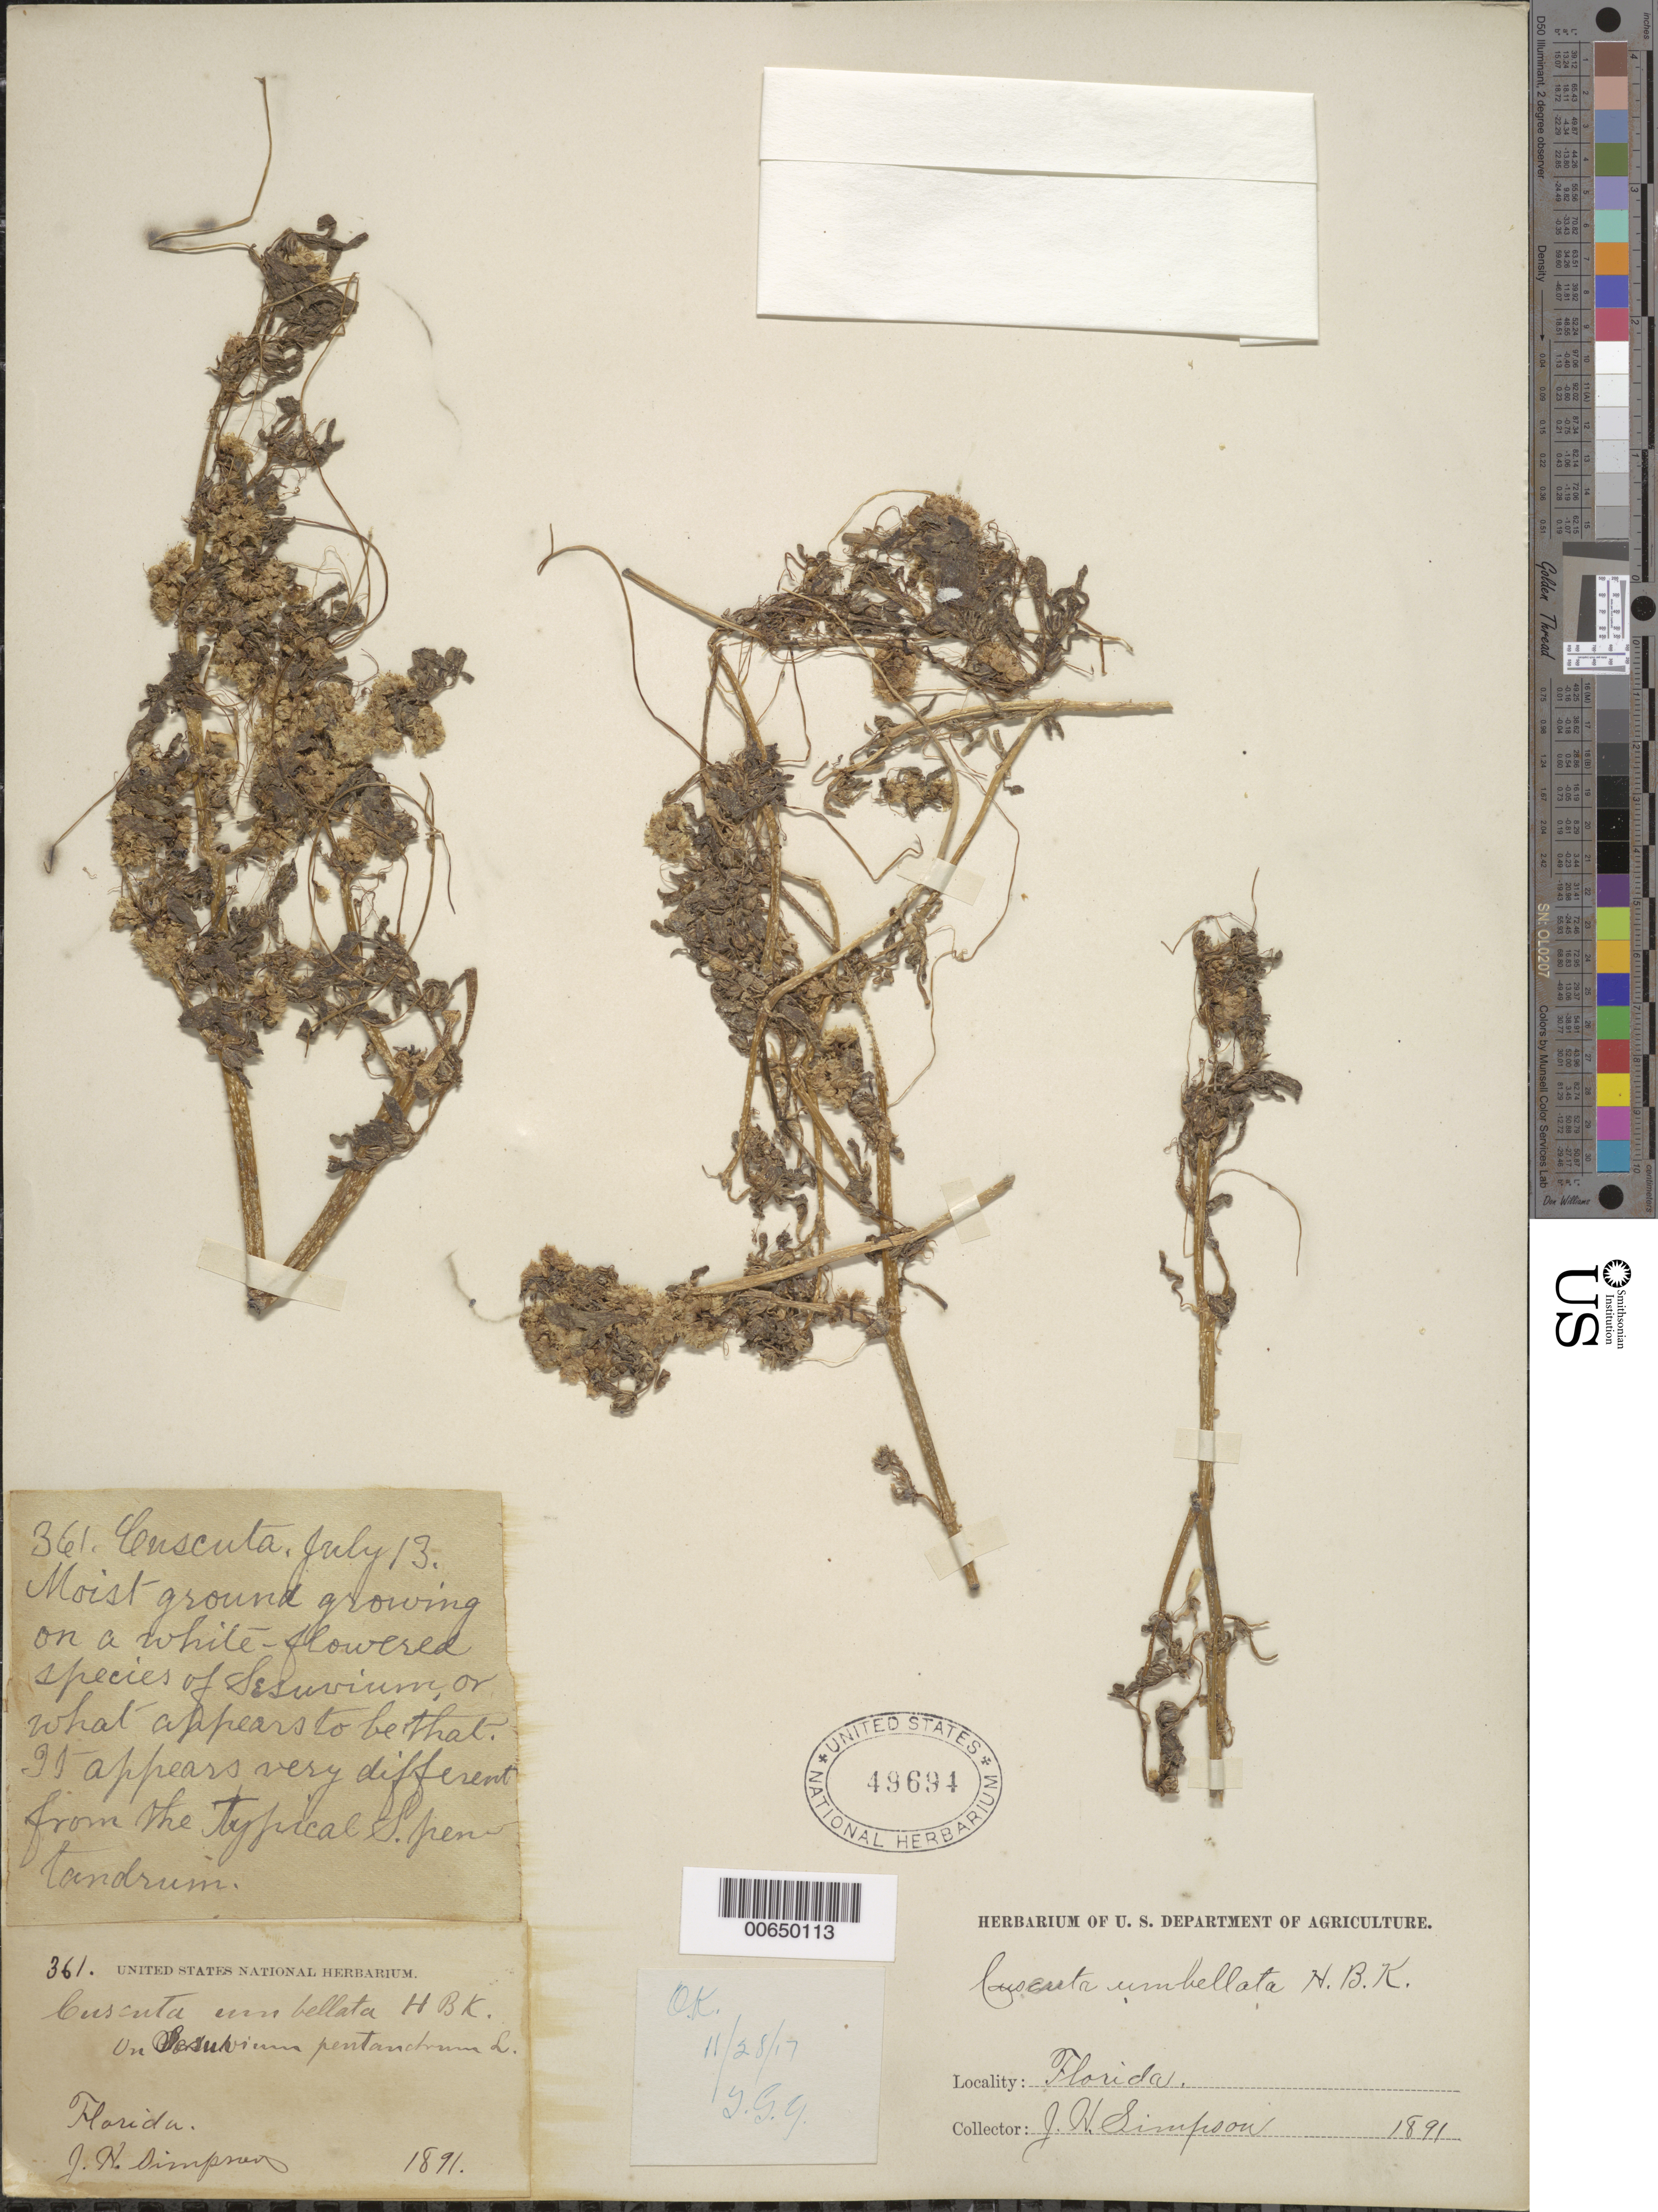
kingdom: Plantae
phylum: Tracheophyta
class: Magnoliopsida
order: Solanales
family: Convolvulaceae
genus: Cuscuta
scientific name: Cuscuta umbellata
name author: Kunth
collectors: J. H. Simpson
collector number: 361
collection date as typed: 13 Jul 1891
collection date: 1891-07-13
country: United States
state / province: Florida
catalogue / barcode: US 49694